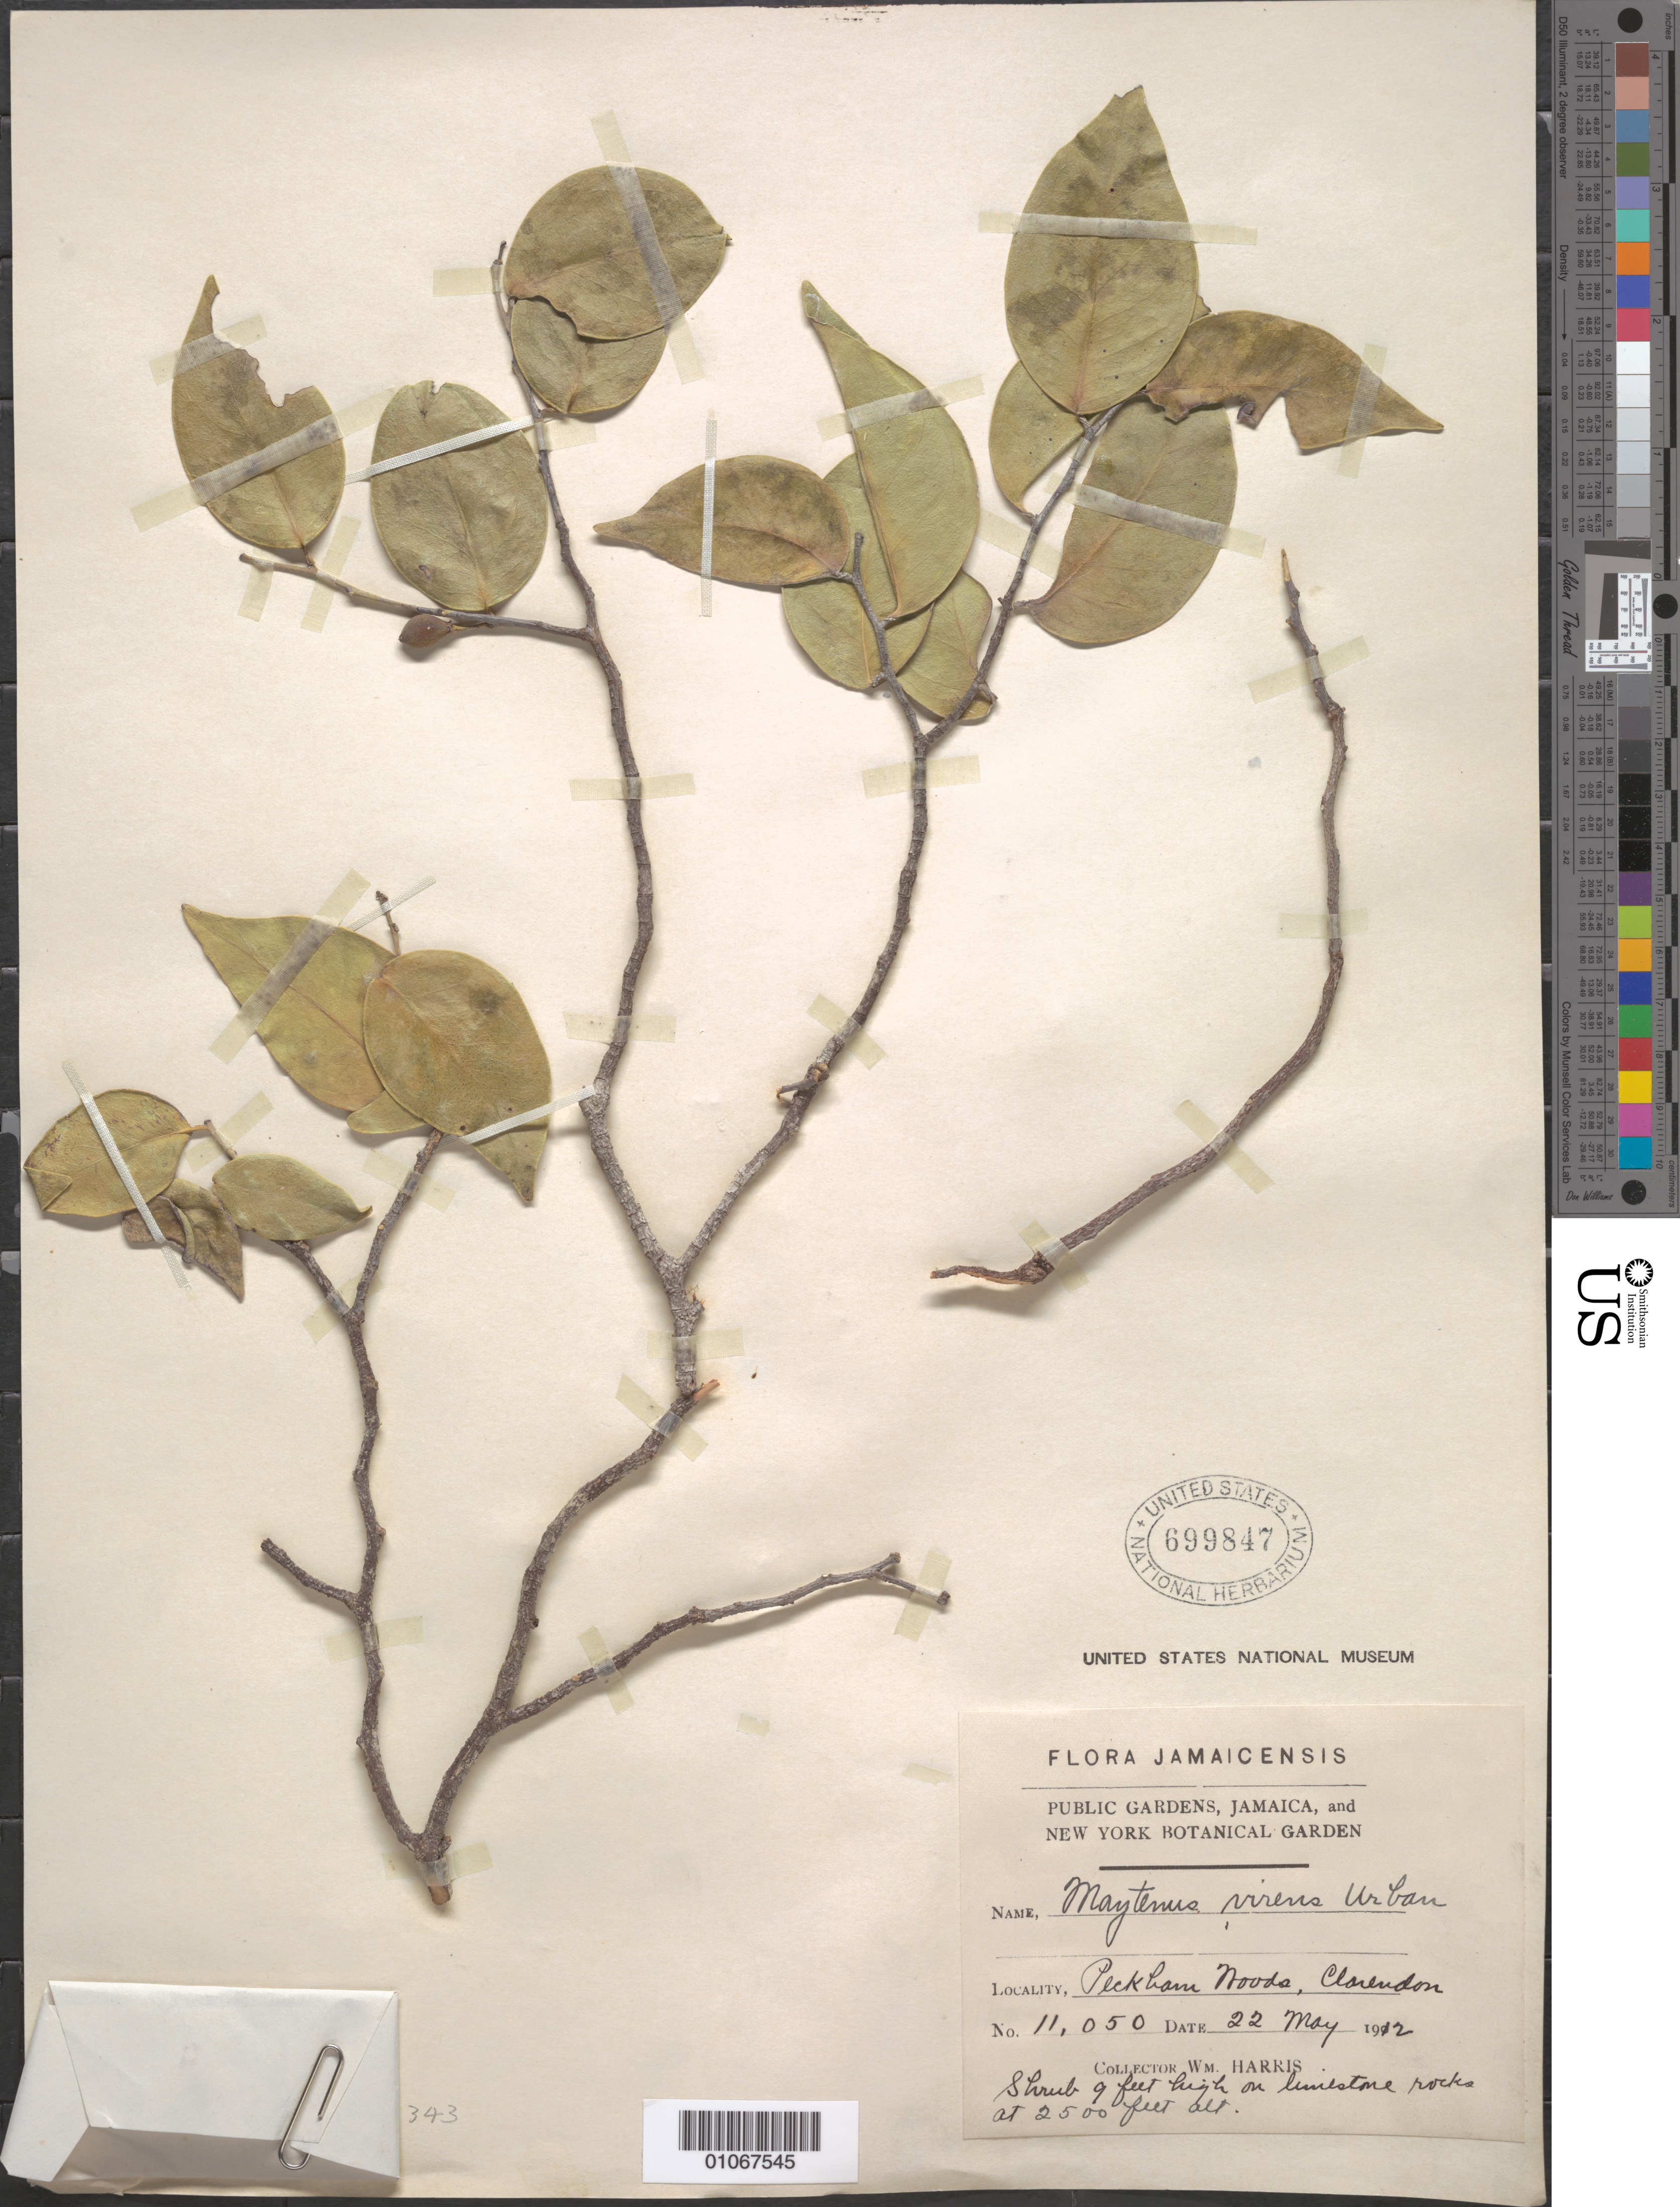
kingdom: Plantae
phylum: Tracheophyta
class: Magnoliopsida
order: Celastrales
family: Celastraceae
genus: Maytenus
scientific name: Maytenus virens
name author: Urb.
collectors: W. Harris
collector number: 11050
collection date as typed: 22 May 1920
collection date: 1920-05-22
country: Jamaica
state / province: Clarendon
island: Jamaica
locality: Limestone rock.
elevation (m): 762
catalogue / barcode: US 699847